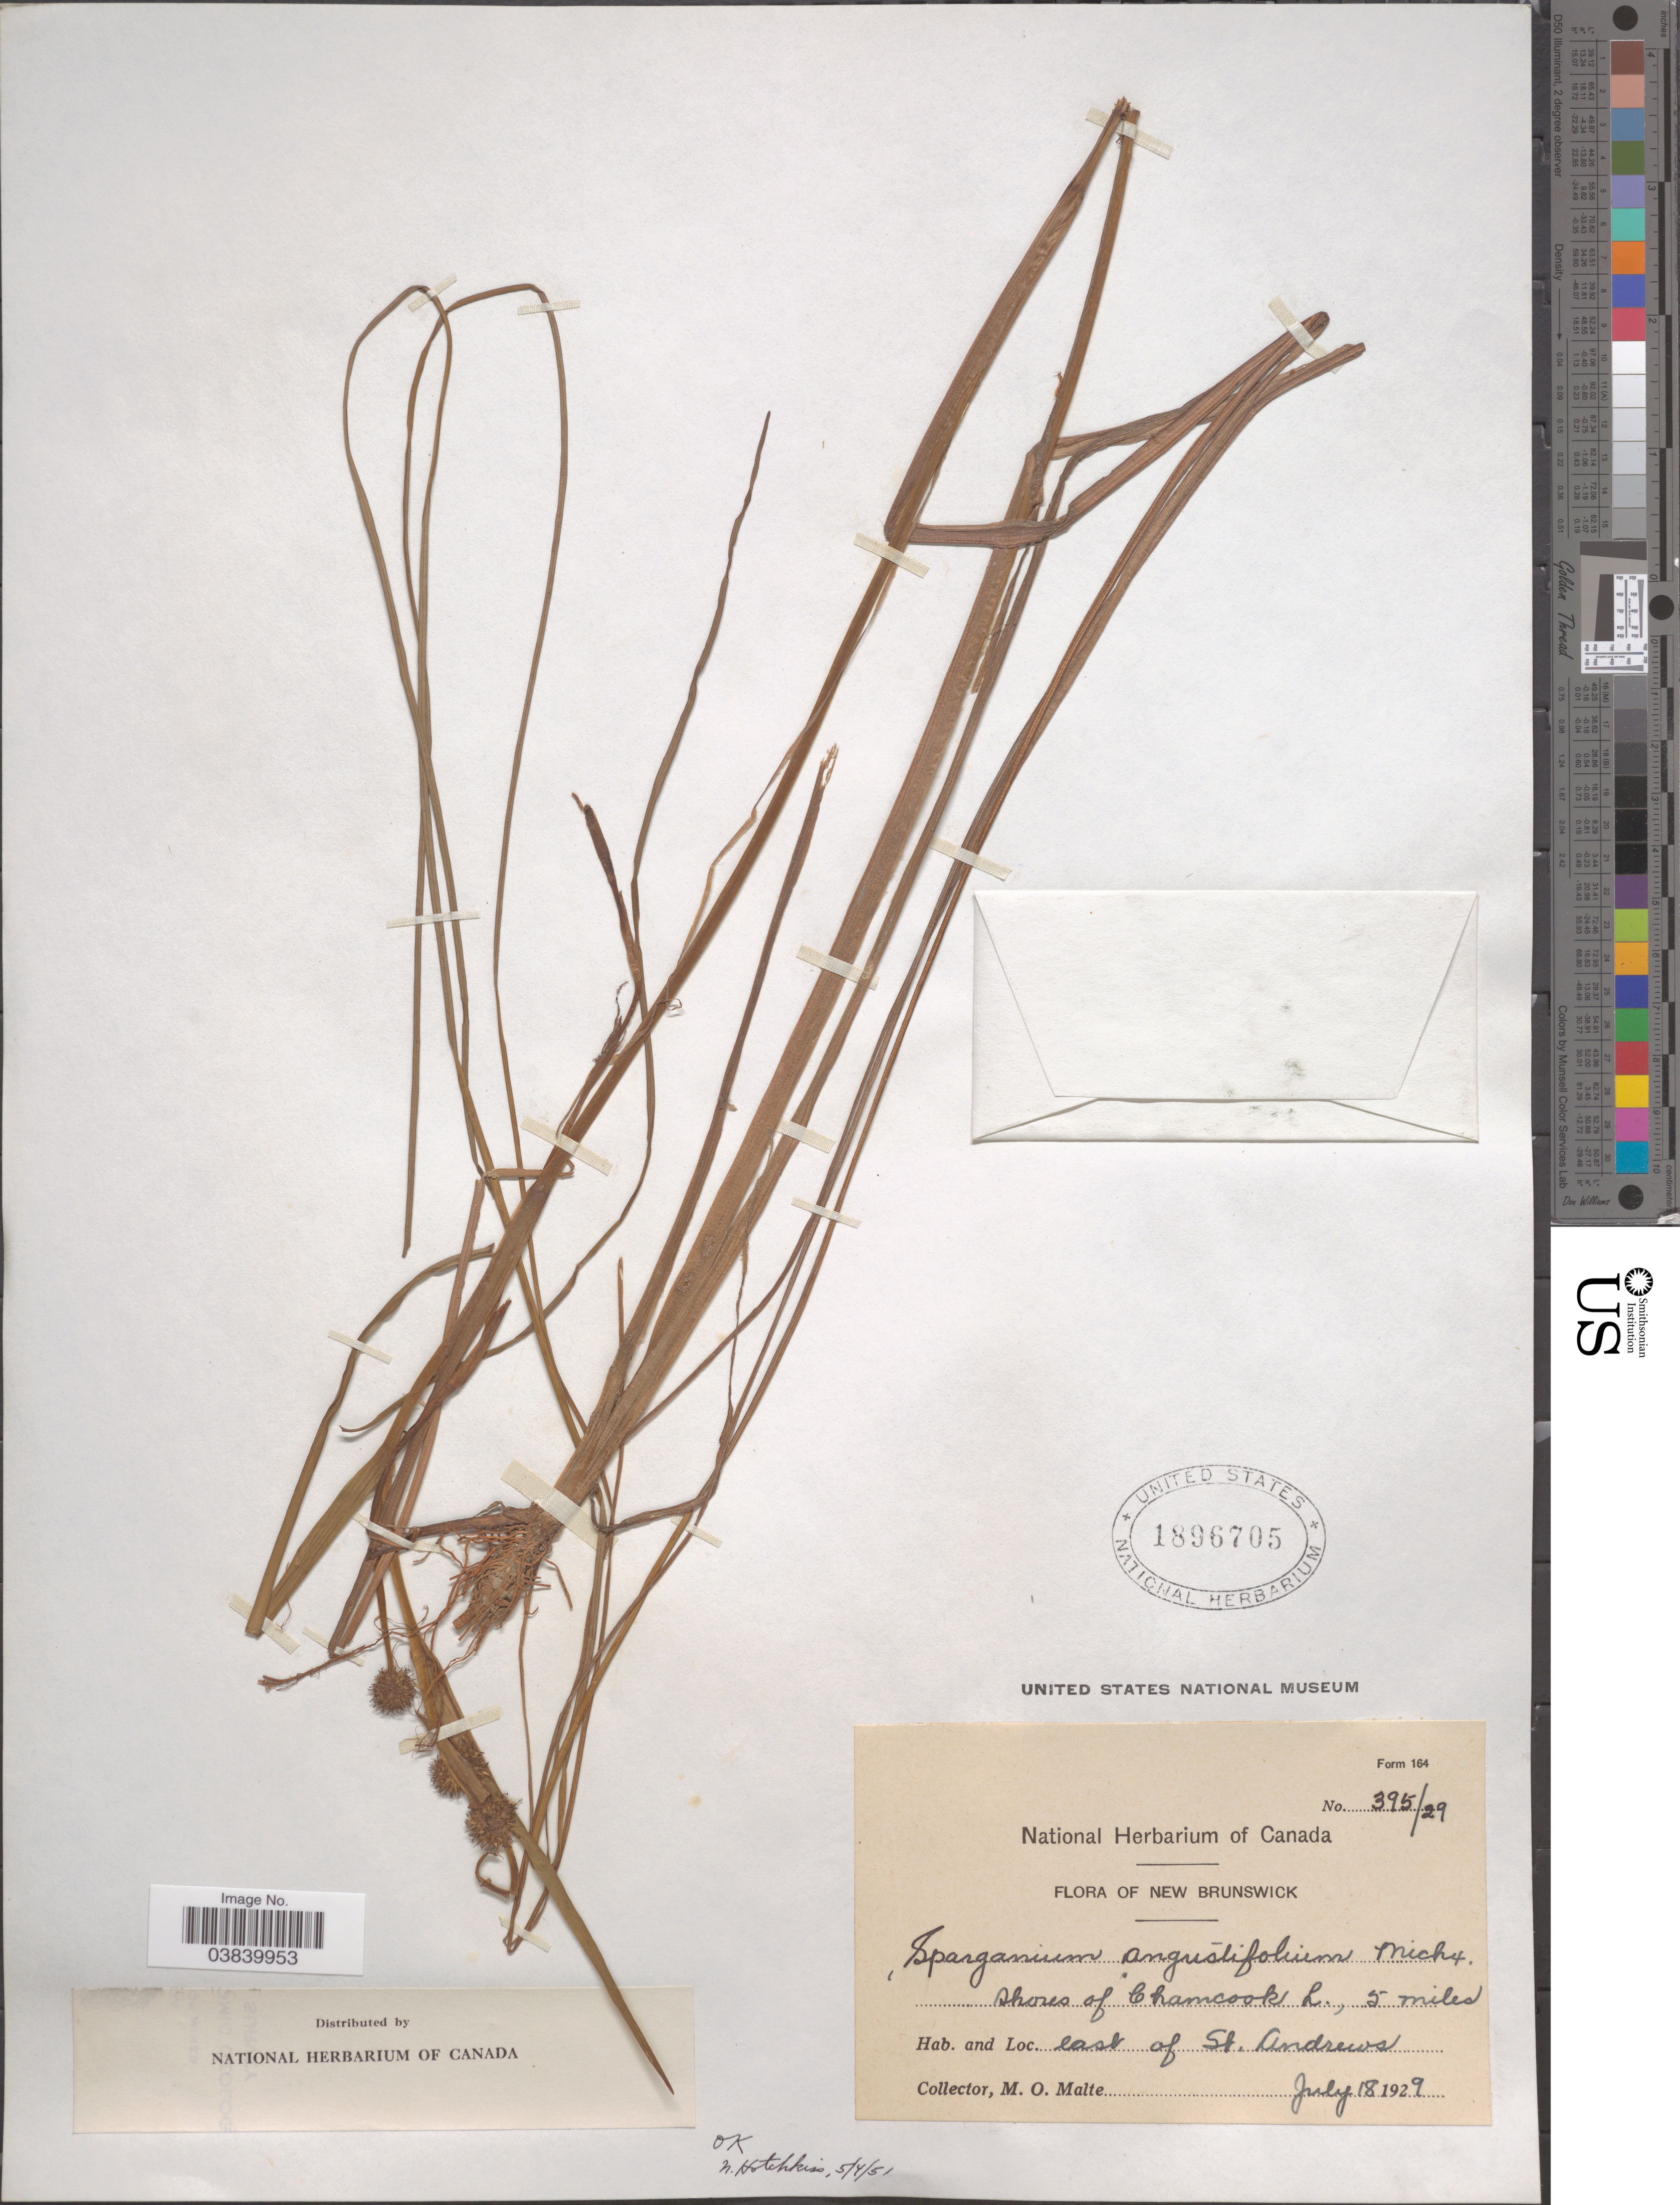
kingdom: Plantae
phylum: Tracheophyta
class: Liliopsida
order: Poales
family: Typhaceae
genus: Sparganium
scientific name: Sparganium angustifolium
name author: Michx.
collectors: M. O. Malte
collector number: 395/29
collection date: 1929-07-18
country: Canada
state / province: New Brunswick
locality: Shores of Chamcook L., 5 miles east of St. Andrews.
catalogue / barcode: US 1896705